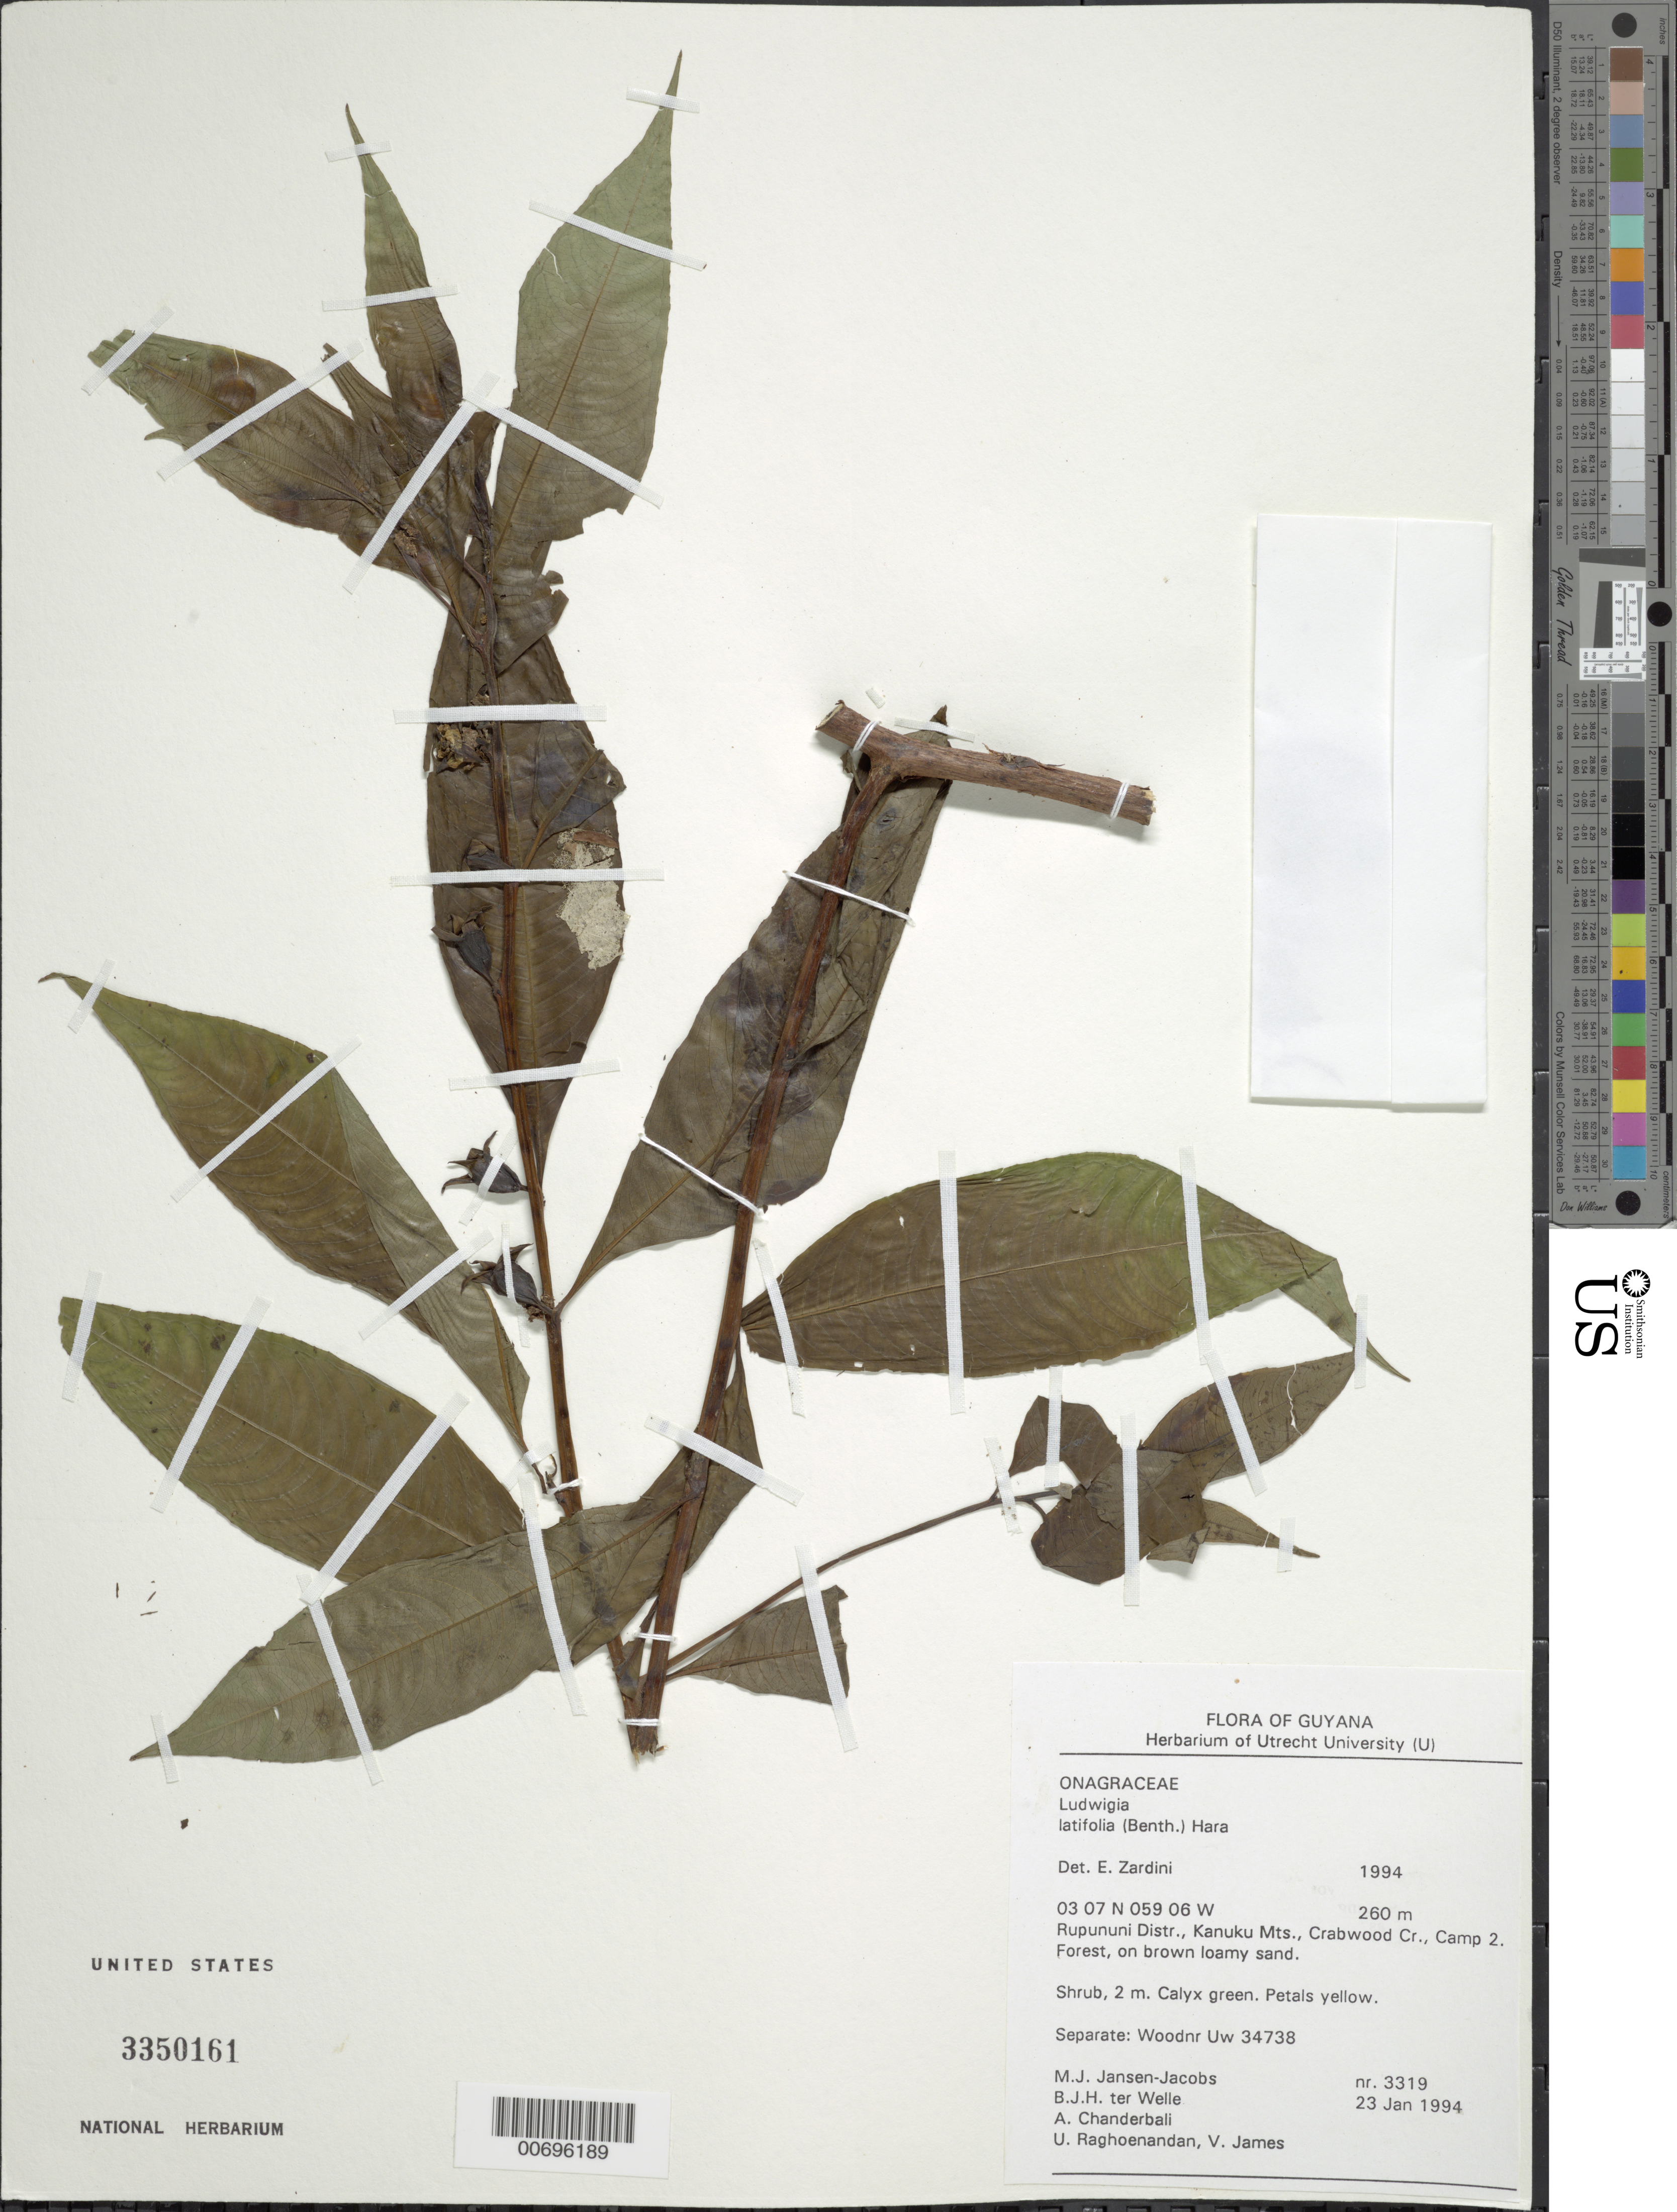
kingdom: Plantae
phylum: Tracheophyta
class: Magnoliopsida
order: Myrtales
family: Onagraceae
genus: Ludwigia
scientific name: Ludwigia latifolia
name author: (Benth.) H. Hara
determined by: Zardini, E. M.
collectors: M. J. Jansen-Jacobs, B. Welle, A. S. Chanderbali, U. Raghoenandan & V. James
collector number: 3319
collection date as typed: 23-Jan-94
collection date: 1994-01-23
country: Guyana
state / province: U. Takutu-U. Essequibo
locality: Crabwood Cr., Camp 2, Kanuku Mts., Rupununi District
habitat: Forest, on brown loamy sand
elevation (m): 260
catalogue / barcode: US 3350161